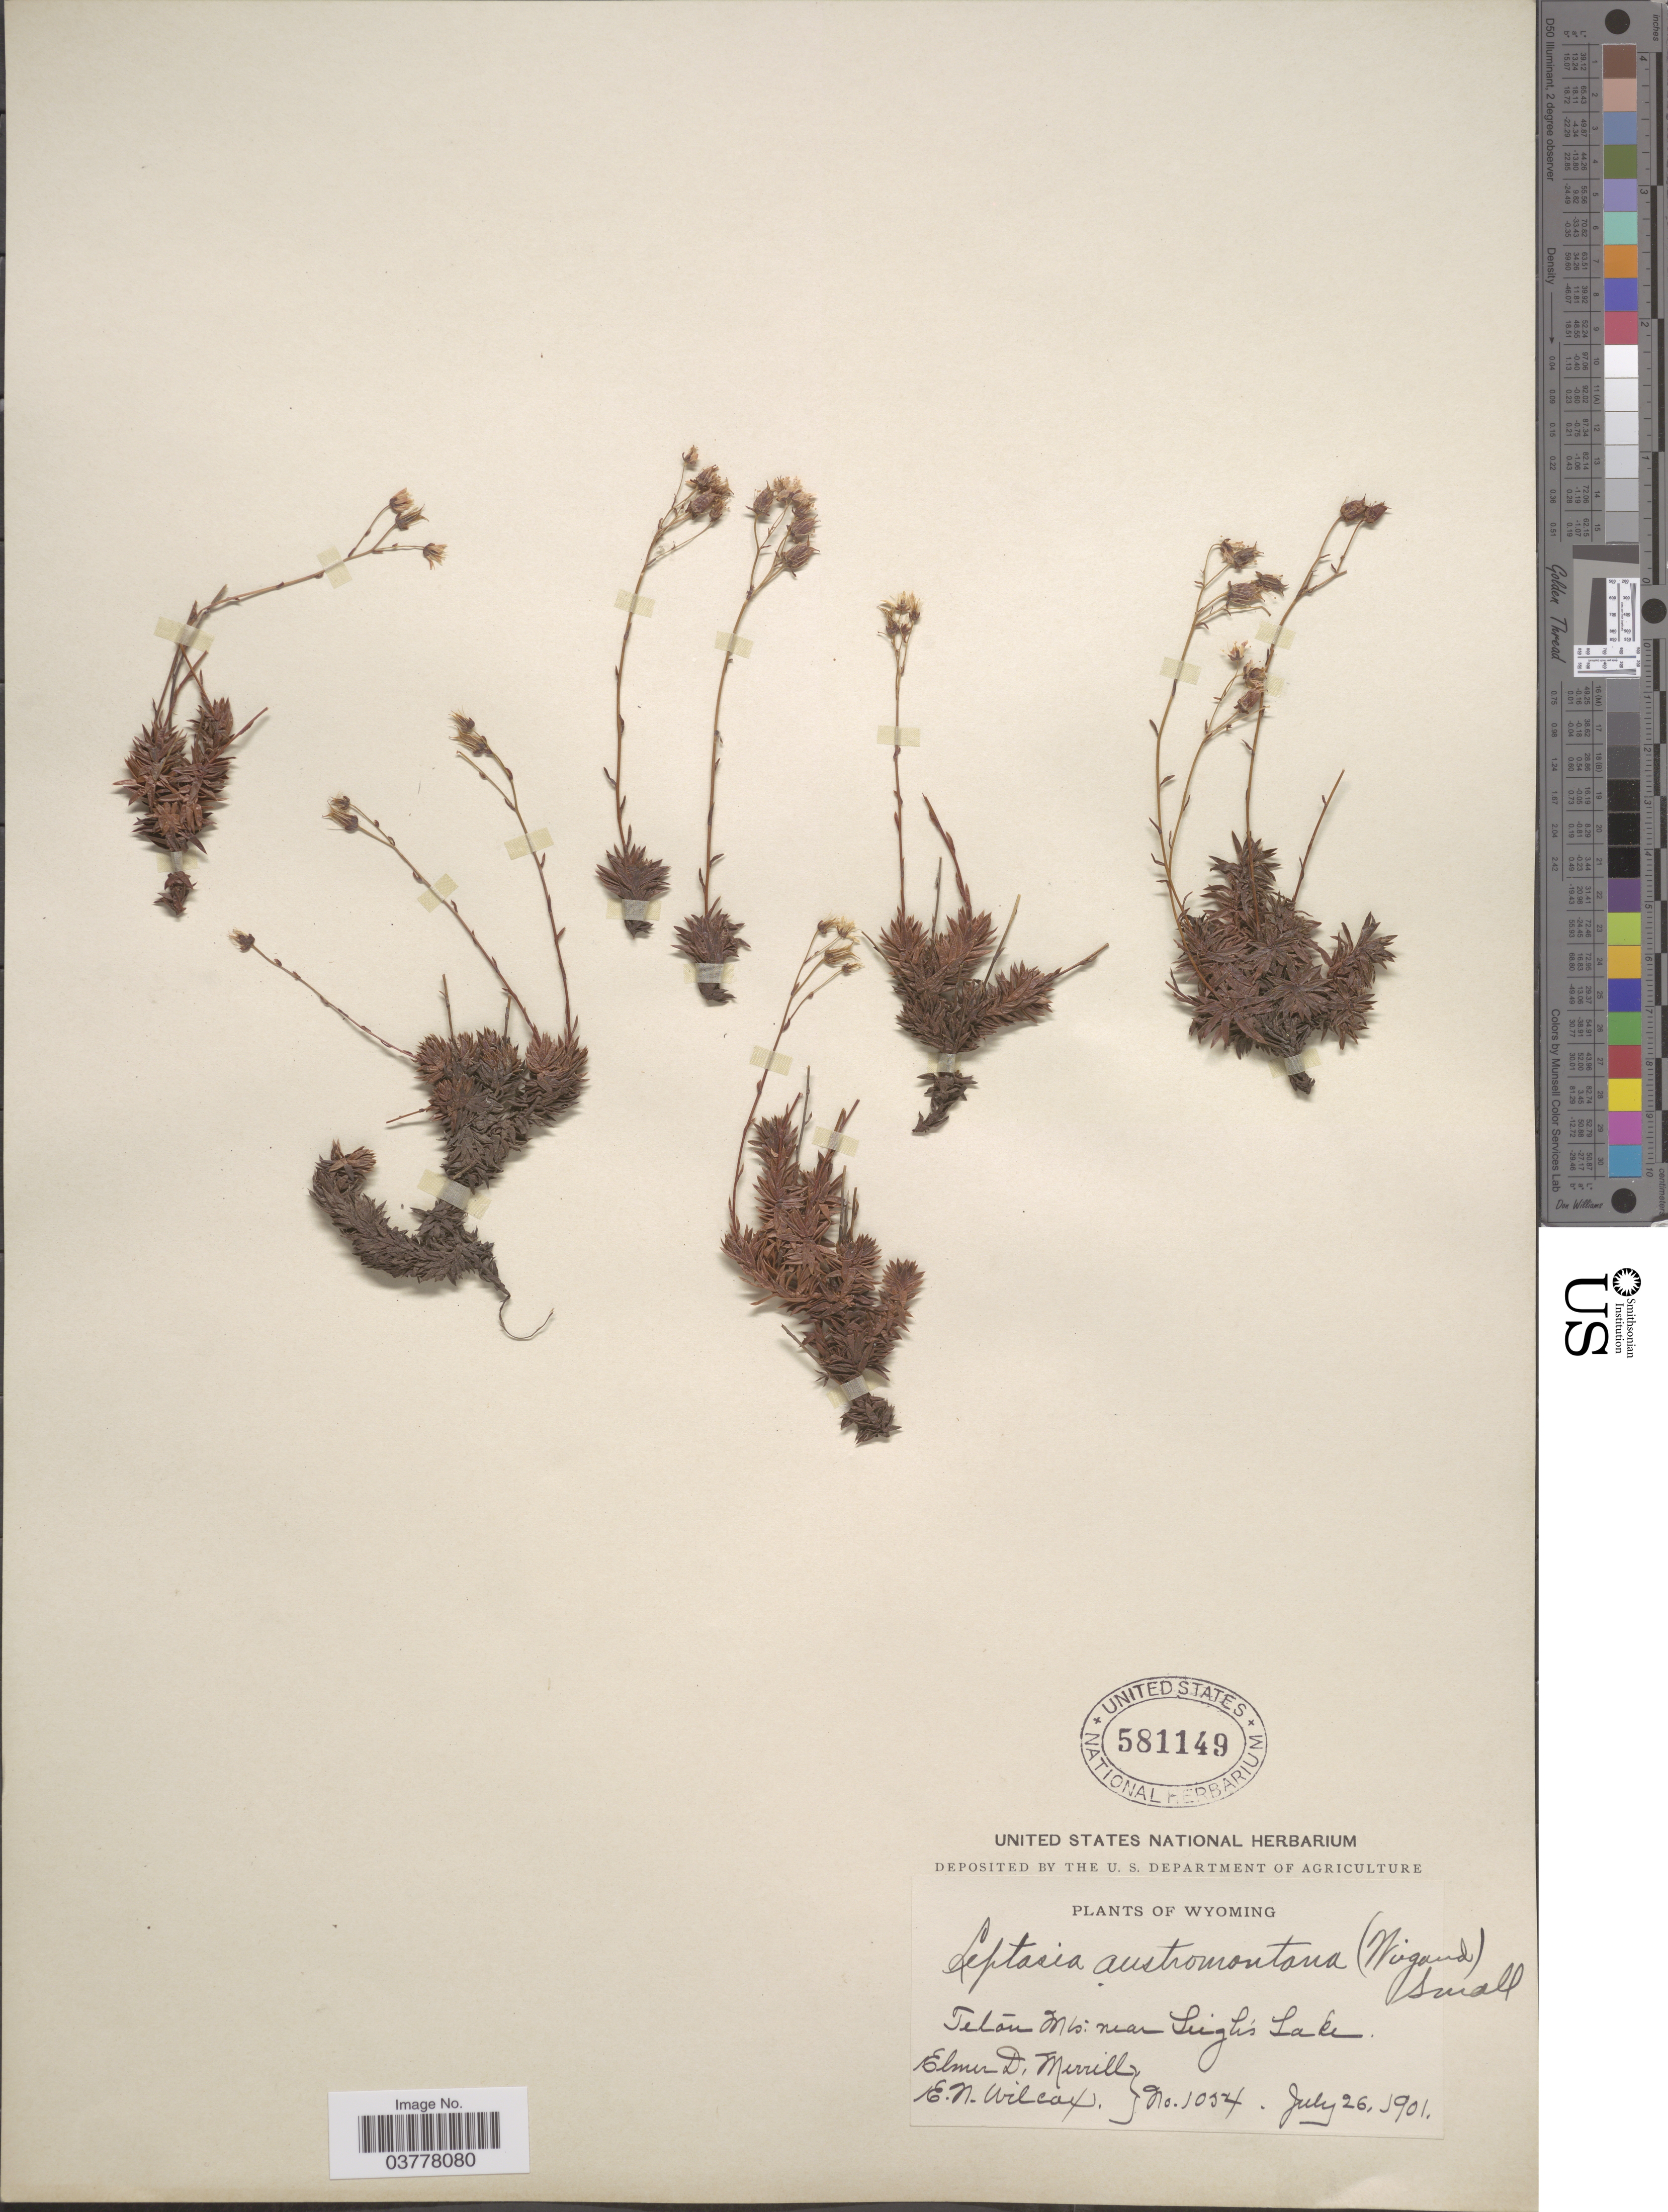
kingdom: Plantae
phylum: Tracheophyta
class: Magnoliopsida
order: Saxifragales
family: Saxifragaceae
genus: Saxifraga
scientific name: Saxifraga bronchialis subsp. austromontana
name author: (Wiegand) Piper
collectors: E. D. Merrill & E. Wilcox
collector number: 1054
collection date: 1901-07-26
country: United States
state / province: Wyoming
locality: Teton Mts. near Leigh's Lake.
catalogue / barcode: US 581149